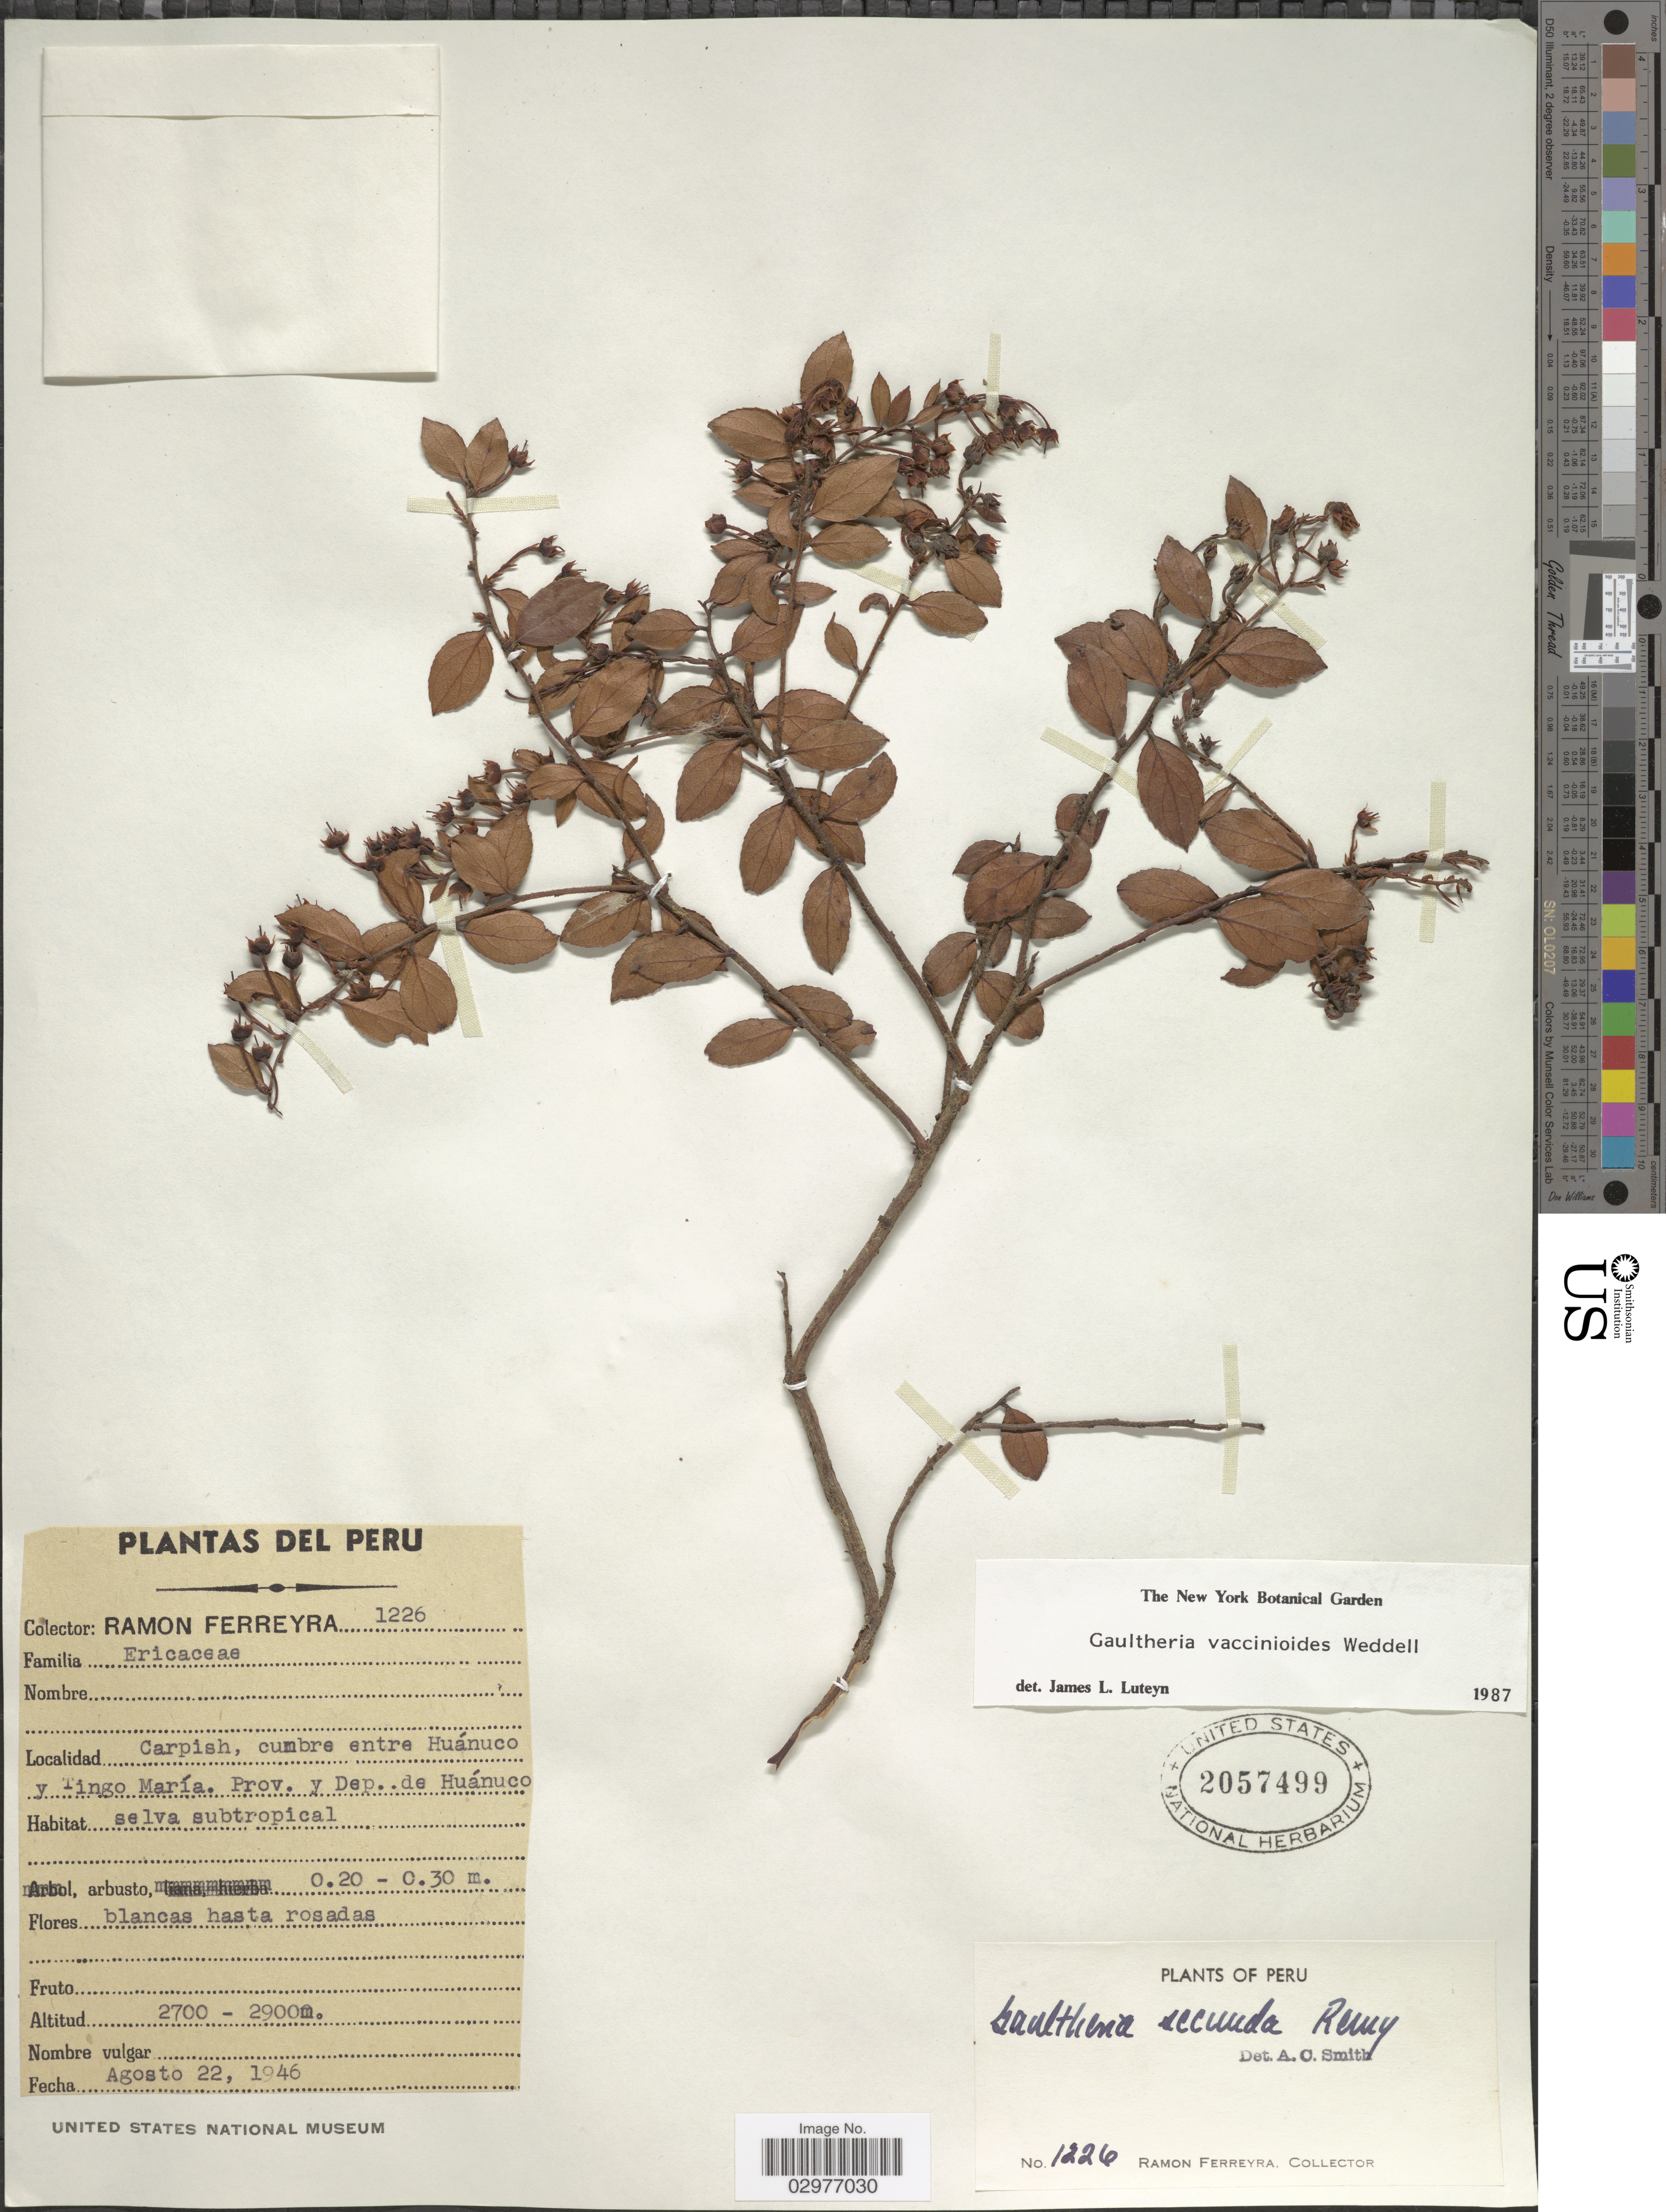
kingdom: Plantae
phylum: Tracheophyta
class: Magnoliopsida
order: Ericales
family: Ericaceae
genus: Gaultheria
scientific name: Gaultheria vaccinioides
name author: Wedd.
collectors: R. A. Ferreyra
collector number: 1226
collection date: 1946-08-22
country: Peru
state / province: Huánuco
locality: Carpish, cumbre entre Huánuco y Tingo María. Prov. y Dep. de Huánuco.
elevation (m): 2700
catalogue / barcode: US 2057499